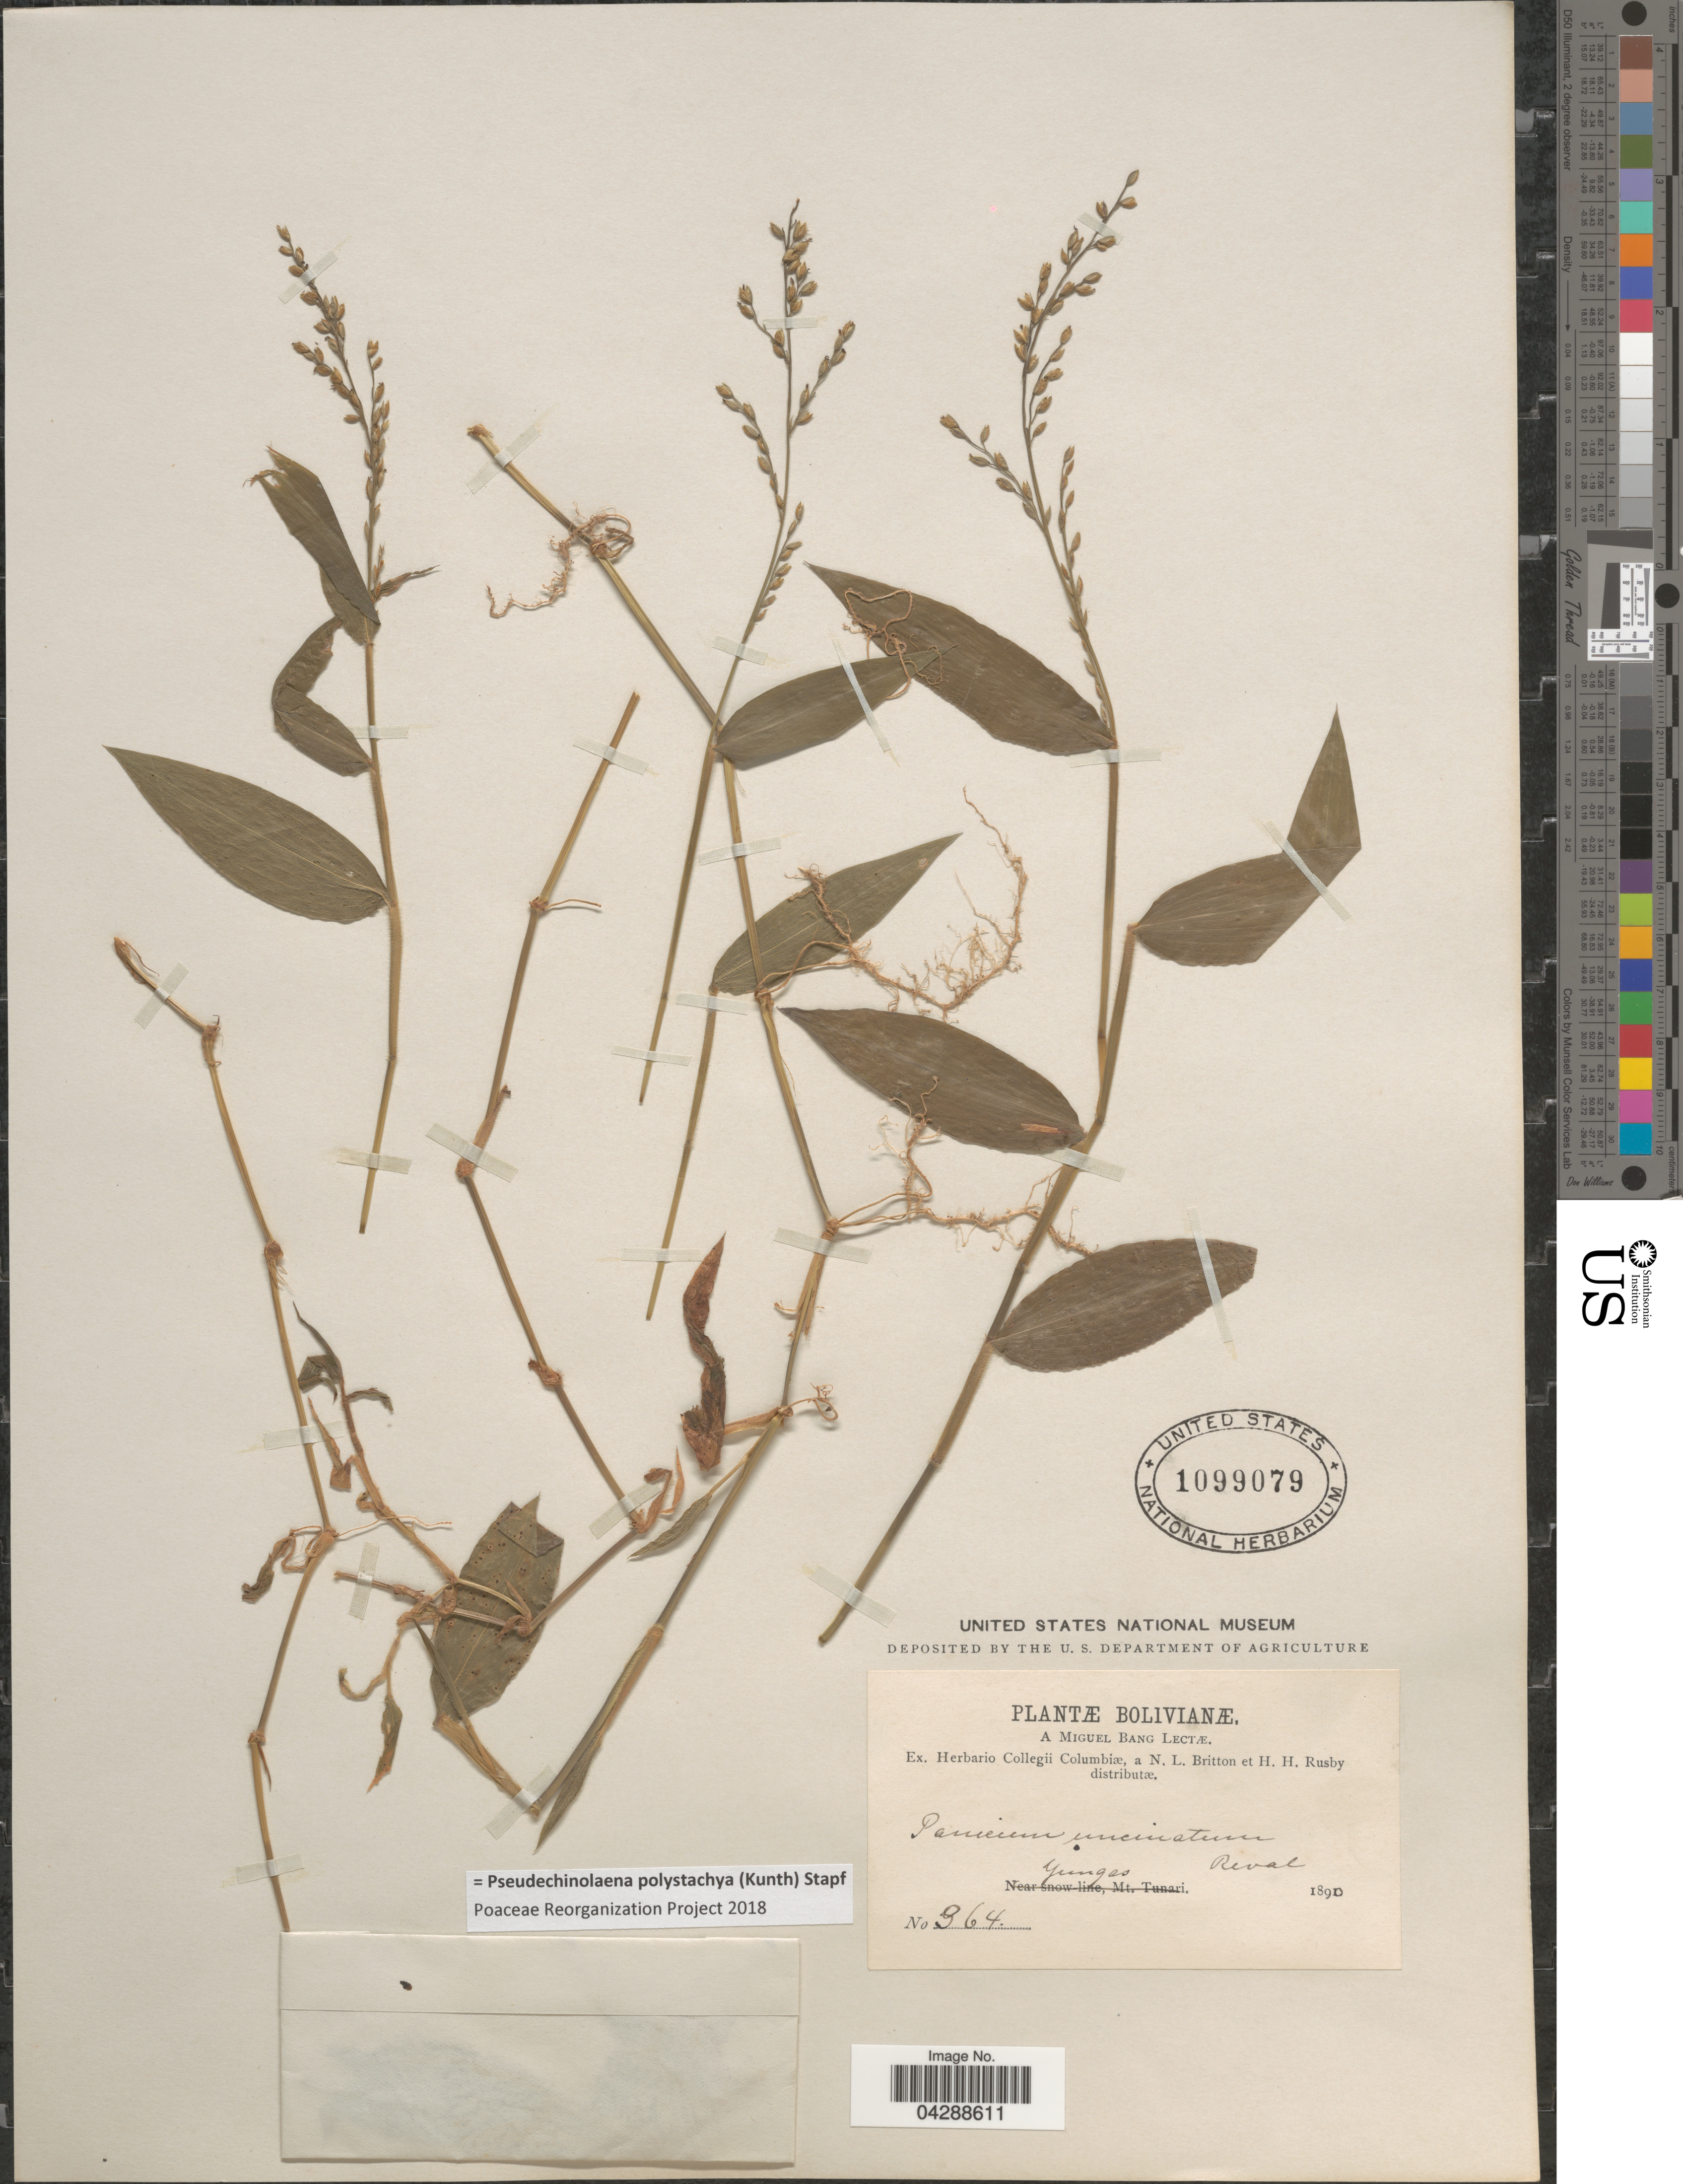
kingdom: Plantae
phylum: Tracheophyta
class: Liliopsida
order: Poales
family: Poaceae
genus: Pseudechinolaena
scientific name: Pseudechinolaena polystachya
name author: (Kunth) Stapf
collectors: M. Bang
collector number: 364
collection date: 1890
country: Bolivia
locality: Yungas.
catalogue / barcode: US 1099079